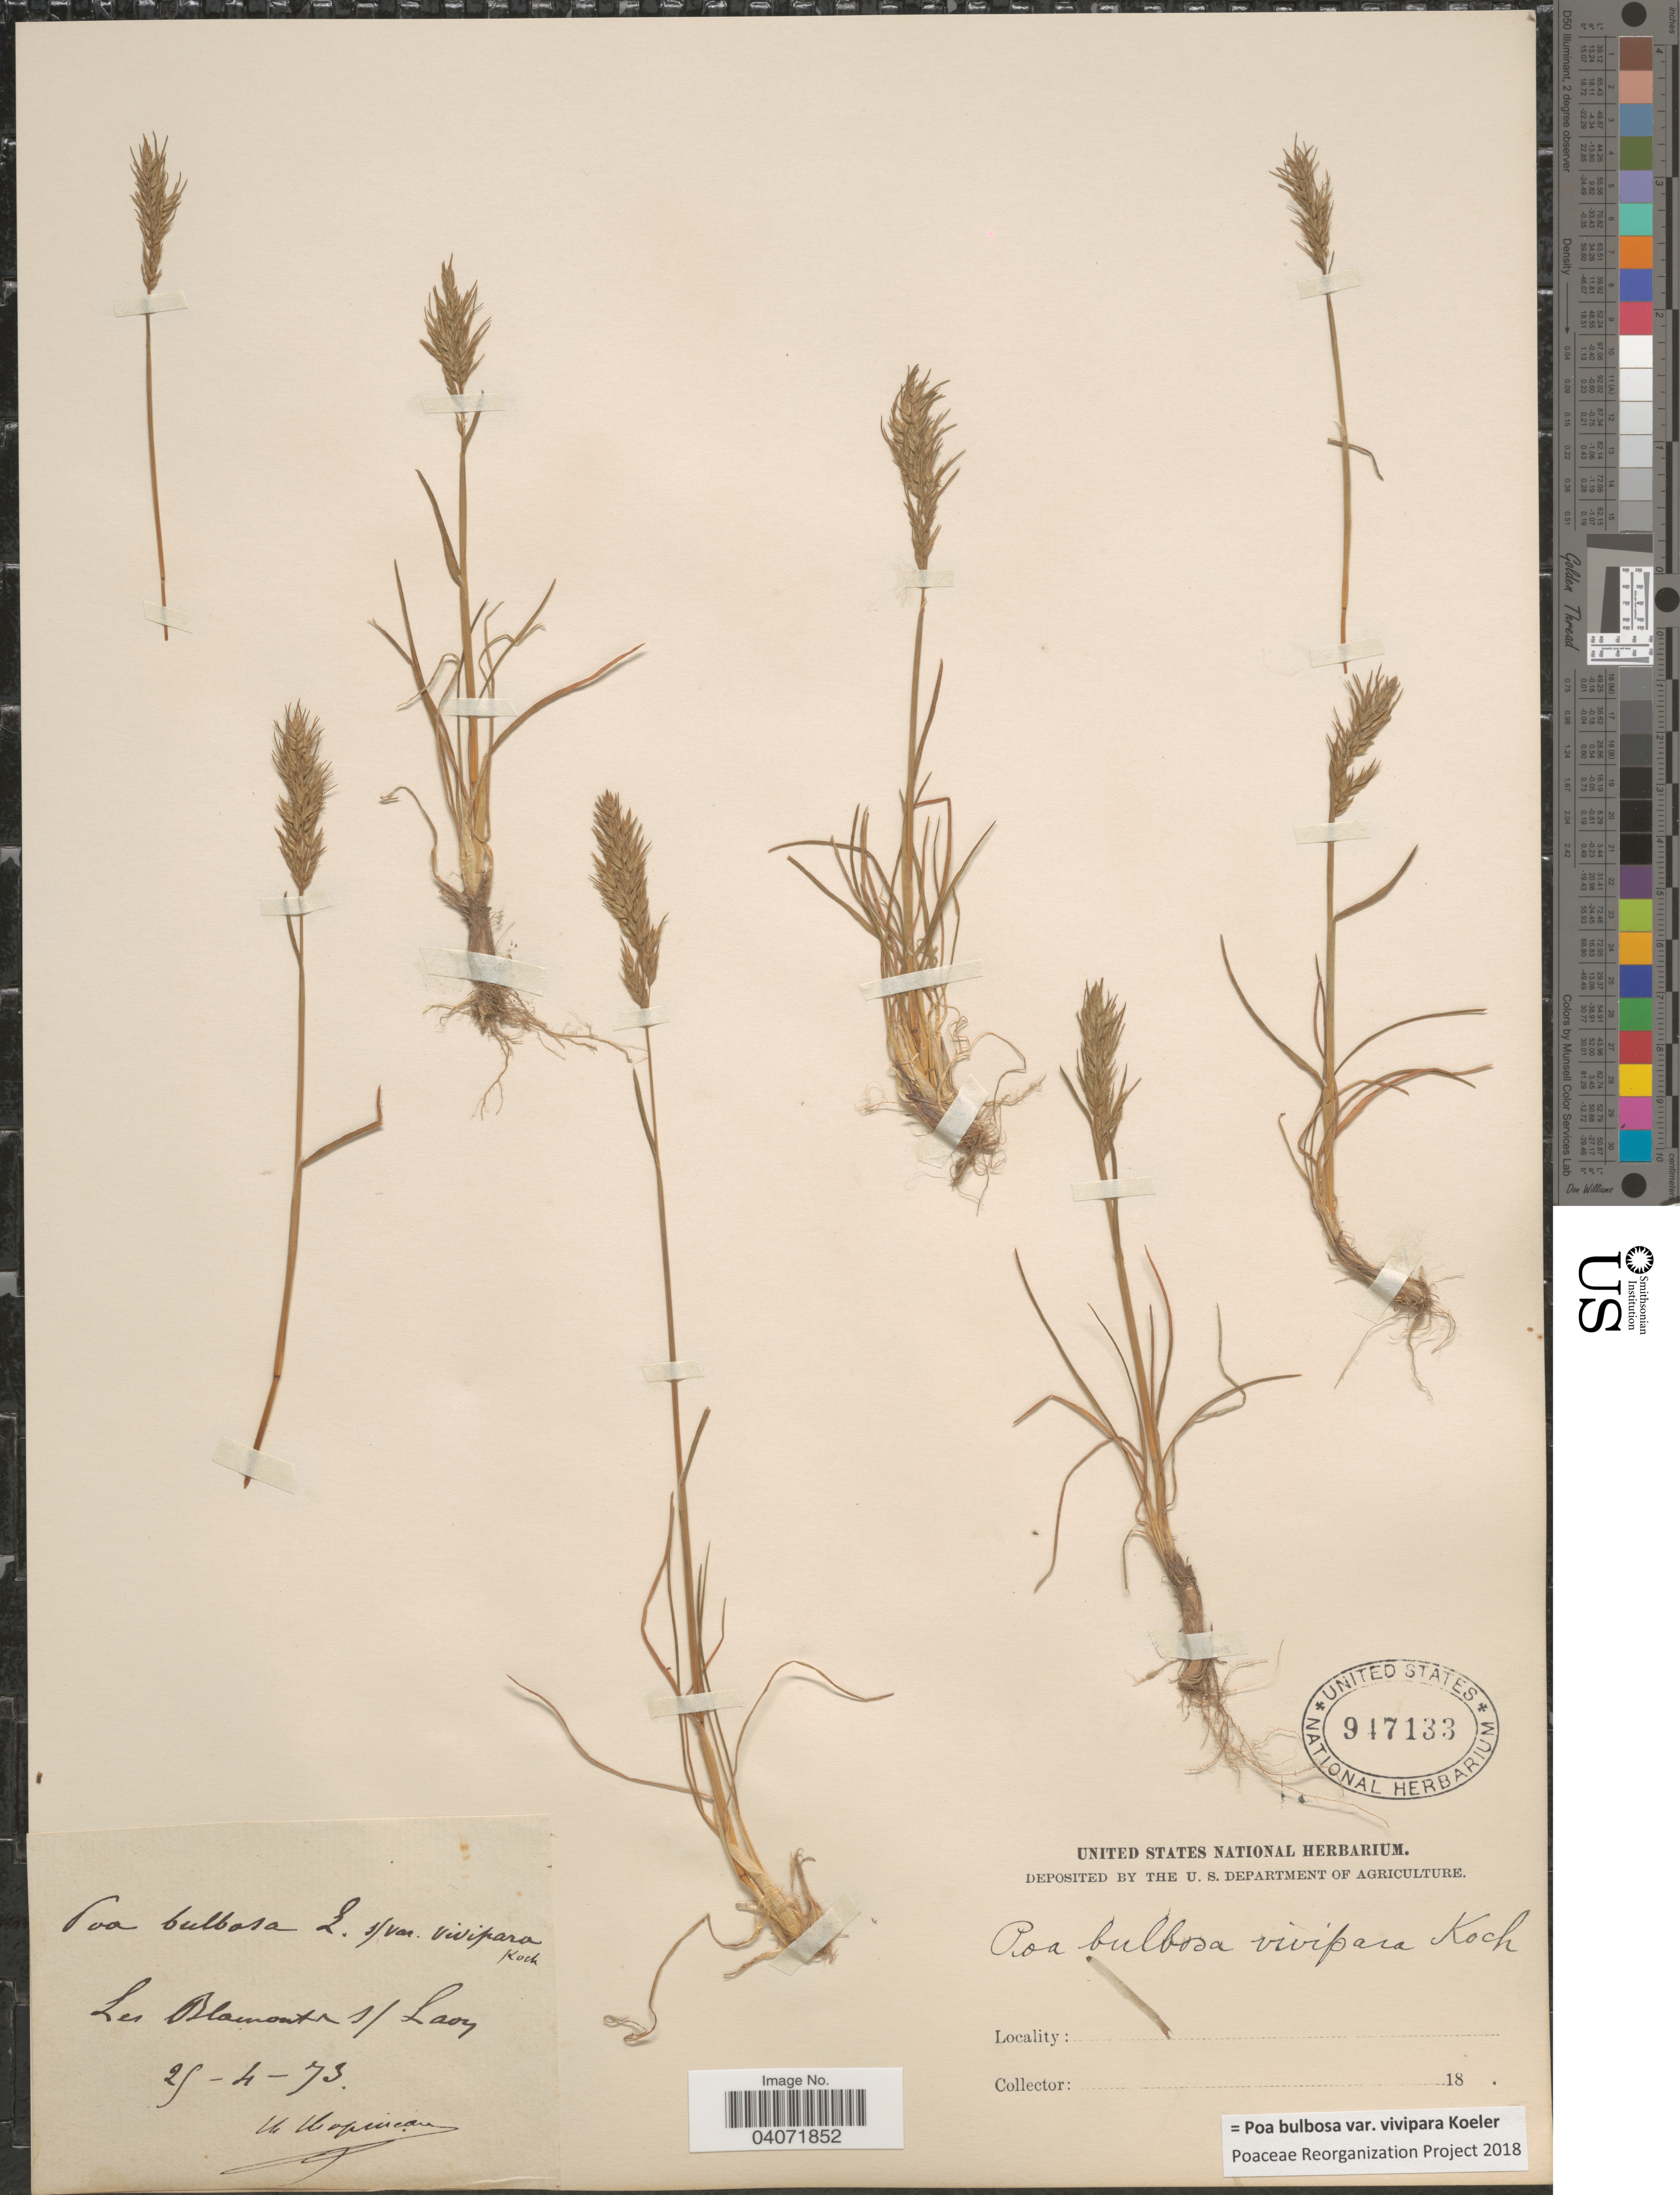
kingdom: Plantae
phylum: Tracheophyta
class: Liliopsida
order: Poales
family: Poaceae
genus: Poa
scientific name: Poa bulbosa subsp. bulbosa var. vivipara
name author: Koeler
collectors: U. Kopineau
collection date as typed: Transcribed d/m/y: 25/4/73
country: France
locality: Les Blamonte s/ Laon.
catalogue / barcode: US 947133